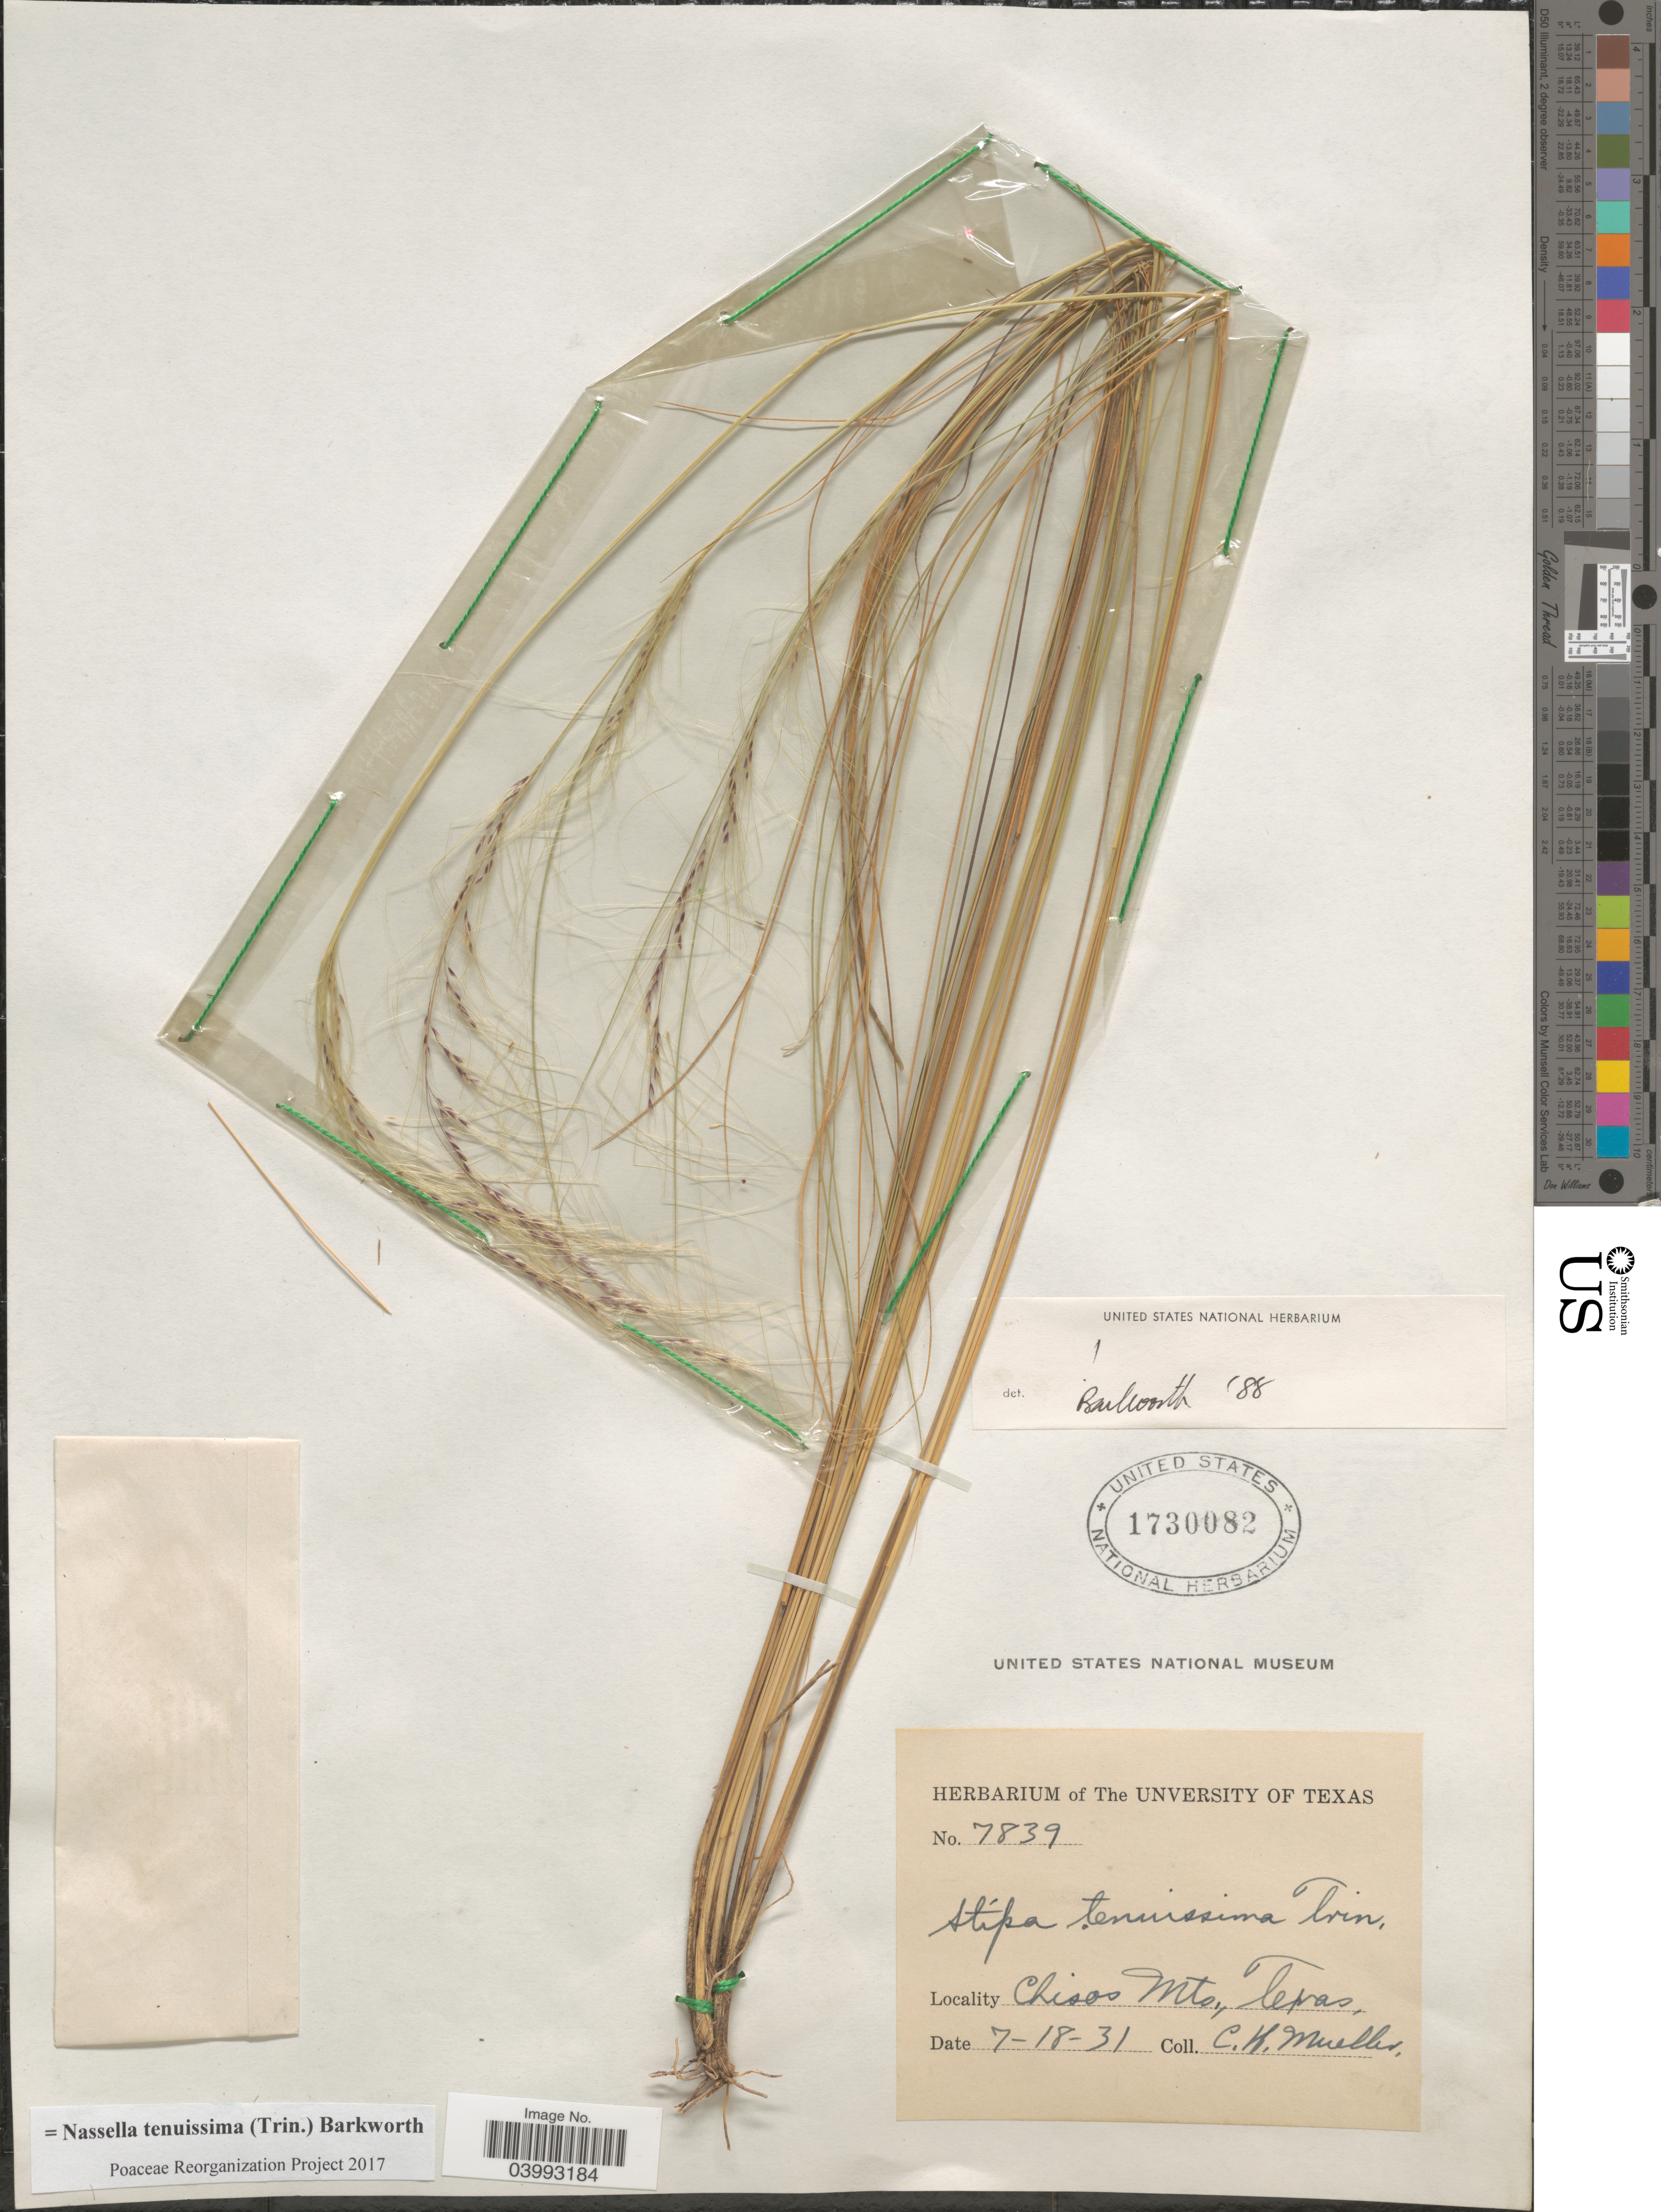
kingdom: Plantae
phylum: Tracheophyta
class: Liliopsida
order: Poales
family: Poaceae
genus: Nassella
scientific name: Nassella tenuissima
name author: (Trin.) Barkworth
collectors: C. H. Mueller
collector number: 7839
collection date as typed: Transcribed d/m/y: 18/7/31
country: United States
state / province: Texas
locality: Chisos Mts.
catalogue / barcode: US 1730082